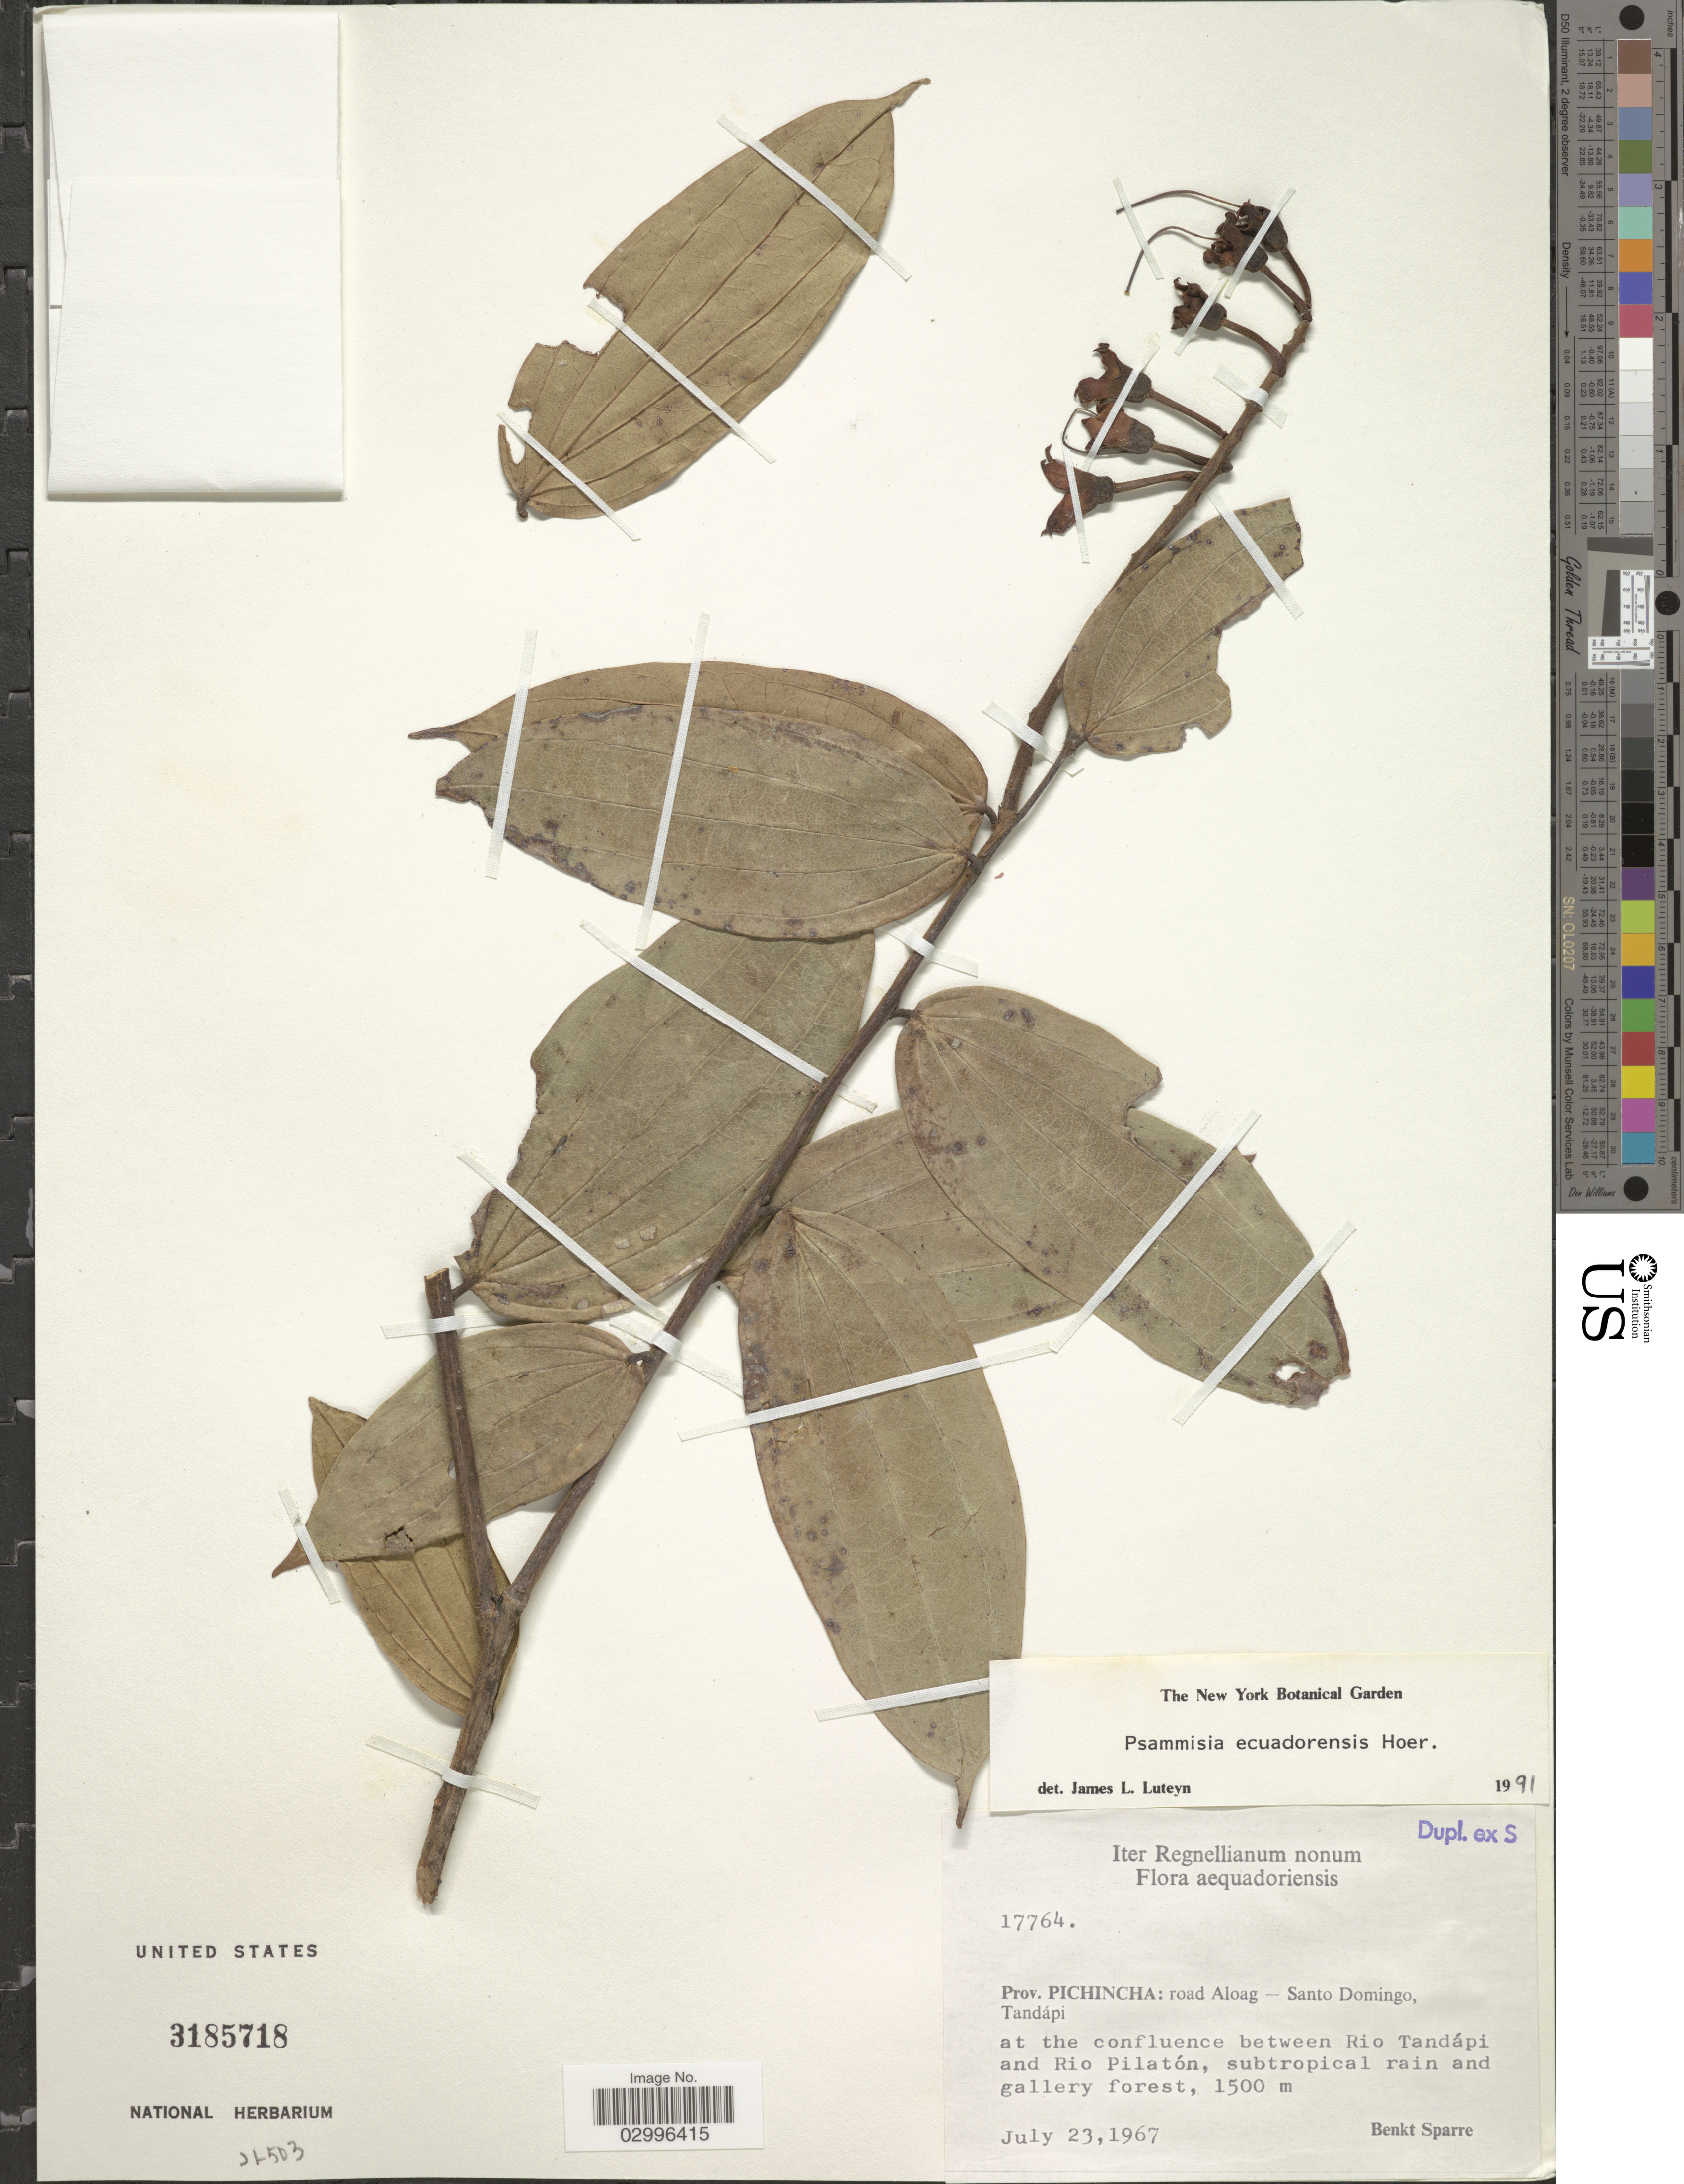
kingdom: Plantae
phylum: Tracheophyta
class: Magnoliopsida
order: Ericales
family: Ericaceae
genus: Psammisia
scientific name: Psammisia ecuadorensis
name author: Hoerold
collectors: B. Sparre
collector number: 17764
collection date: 1967-07-23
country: Ecuador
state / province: Pichincha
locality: Road Aloag - Santo Domingo, Tandápi, at the confluence between Rio Tandápi and Rio Pilatón.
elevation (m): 1500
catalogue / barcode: US 3185718